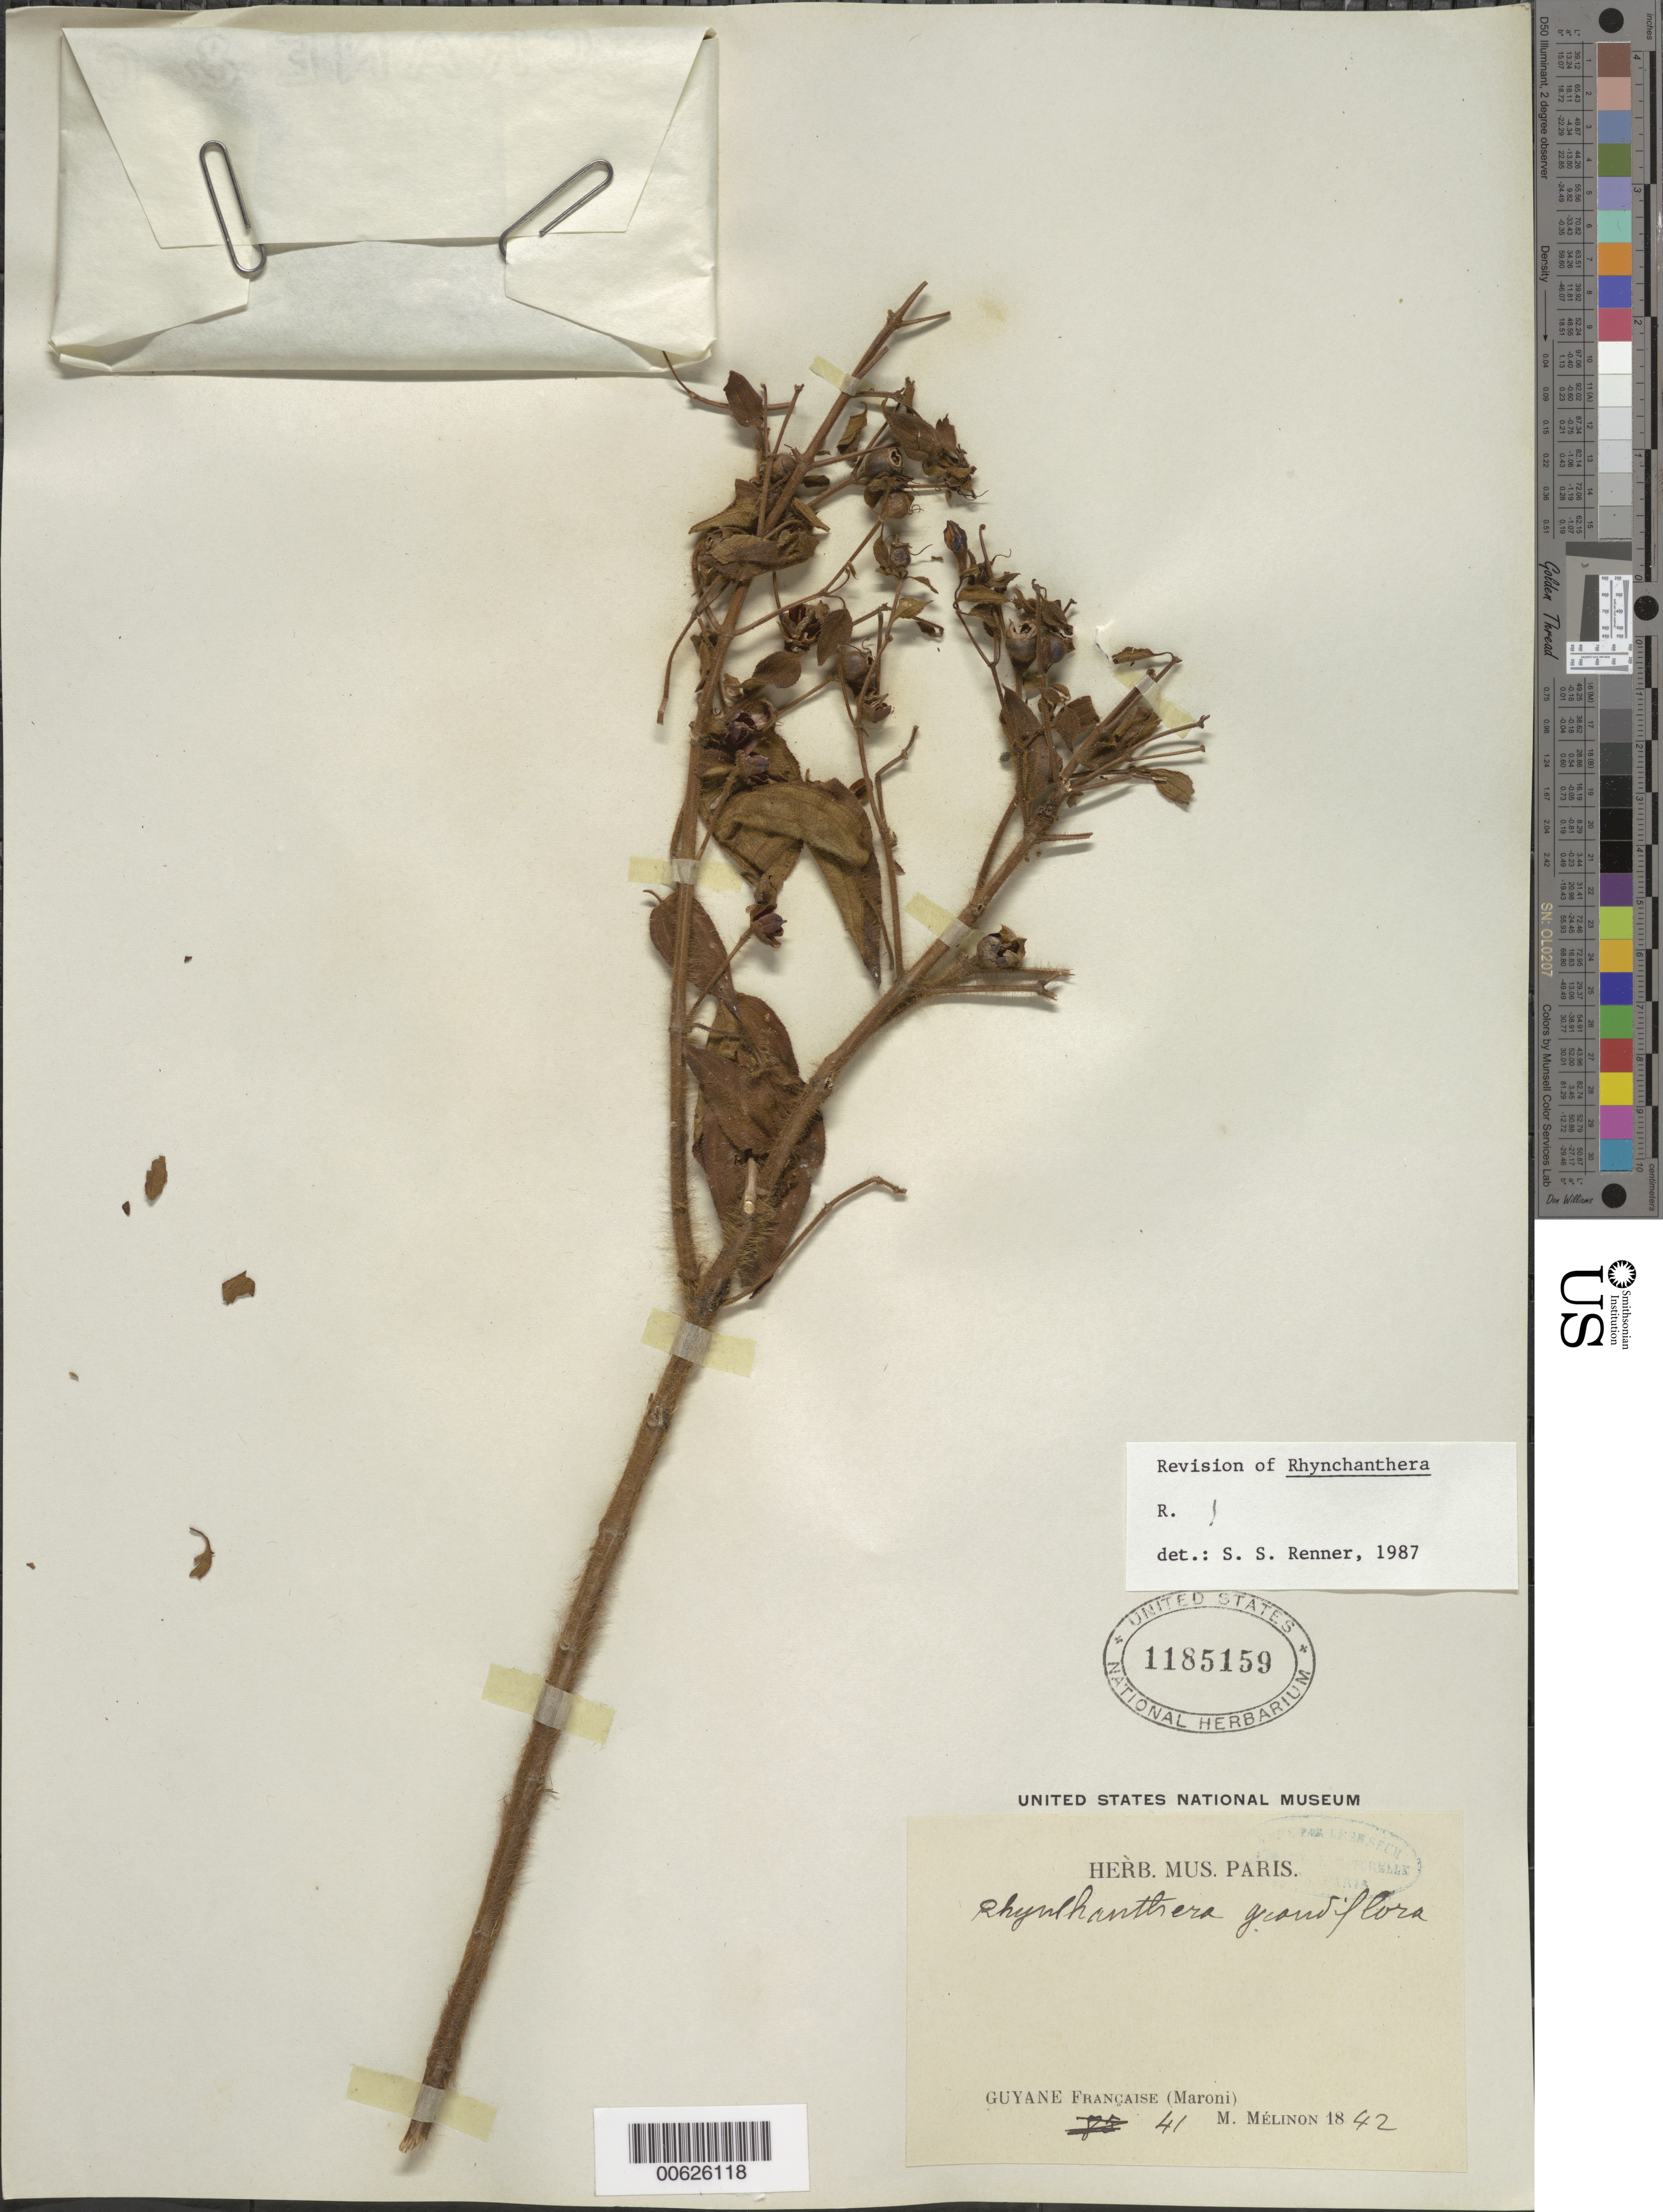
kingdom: Plantae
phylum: Tracheophyta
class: Magnoliopsida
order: Myrtales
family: Melastomataceae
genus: Rhynchanthera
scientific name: Rhynchanthera grandiflora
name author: (Aubl.) DC.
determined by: Renner, S. S.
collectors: E. Mélinon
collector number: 41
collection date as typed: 1842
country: French Guiana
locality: Maroni R.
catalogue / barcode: US 1185159